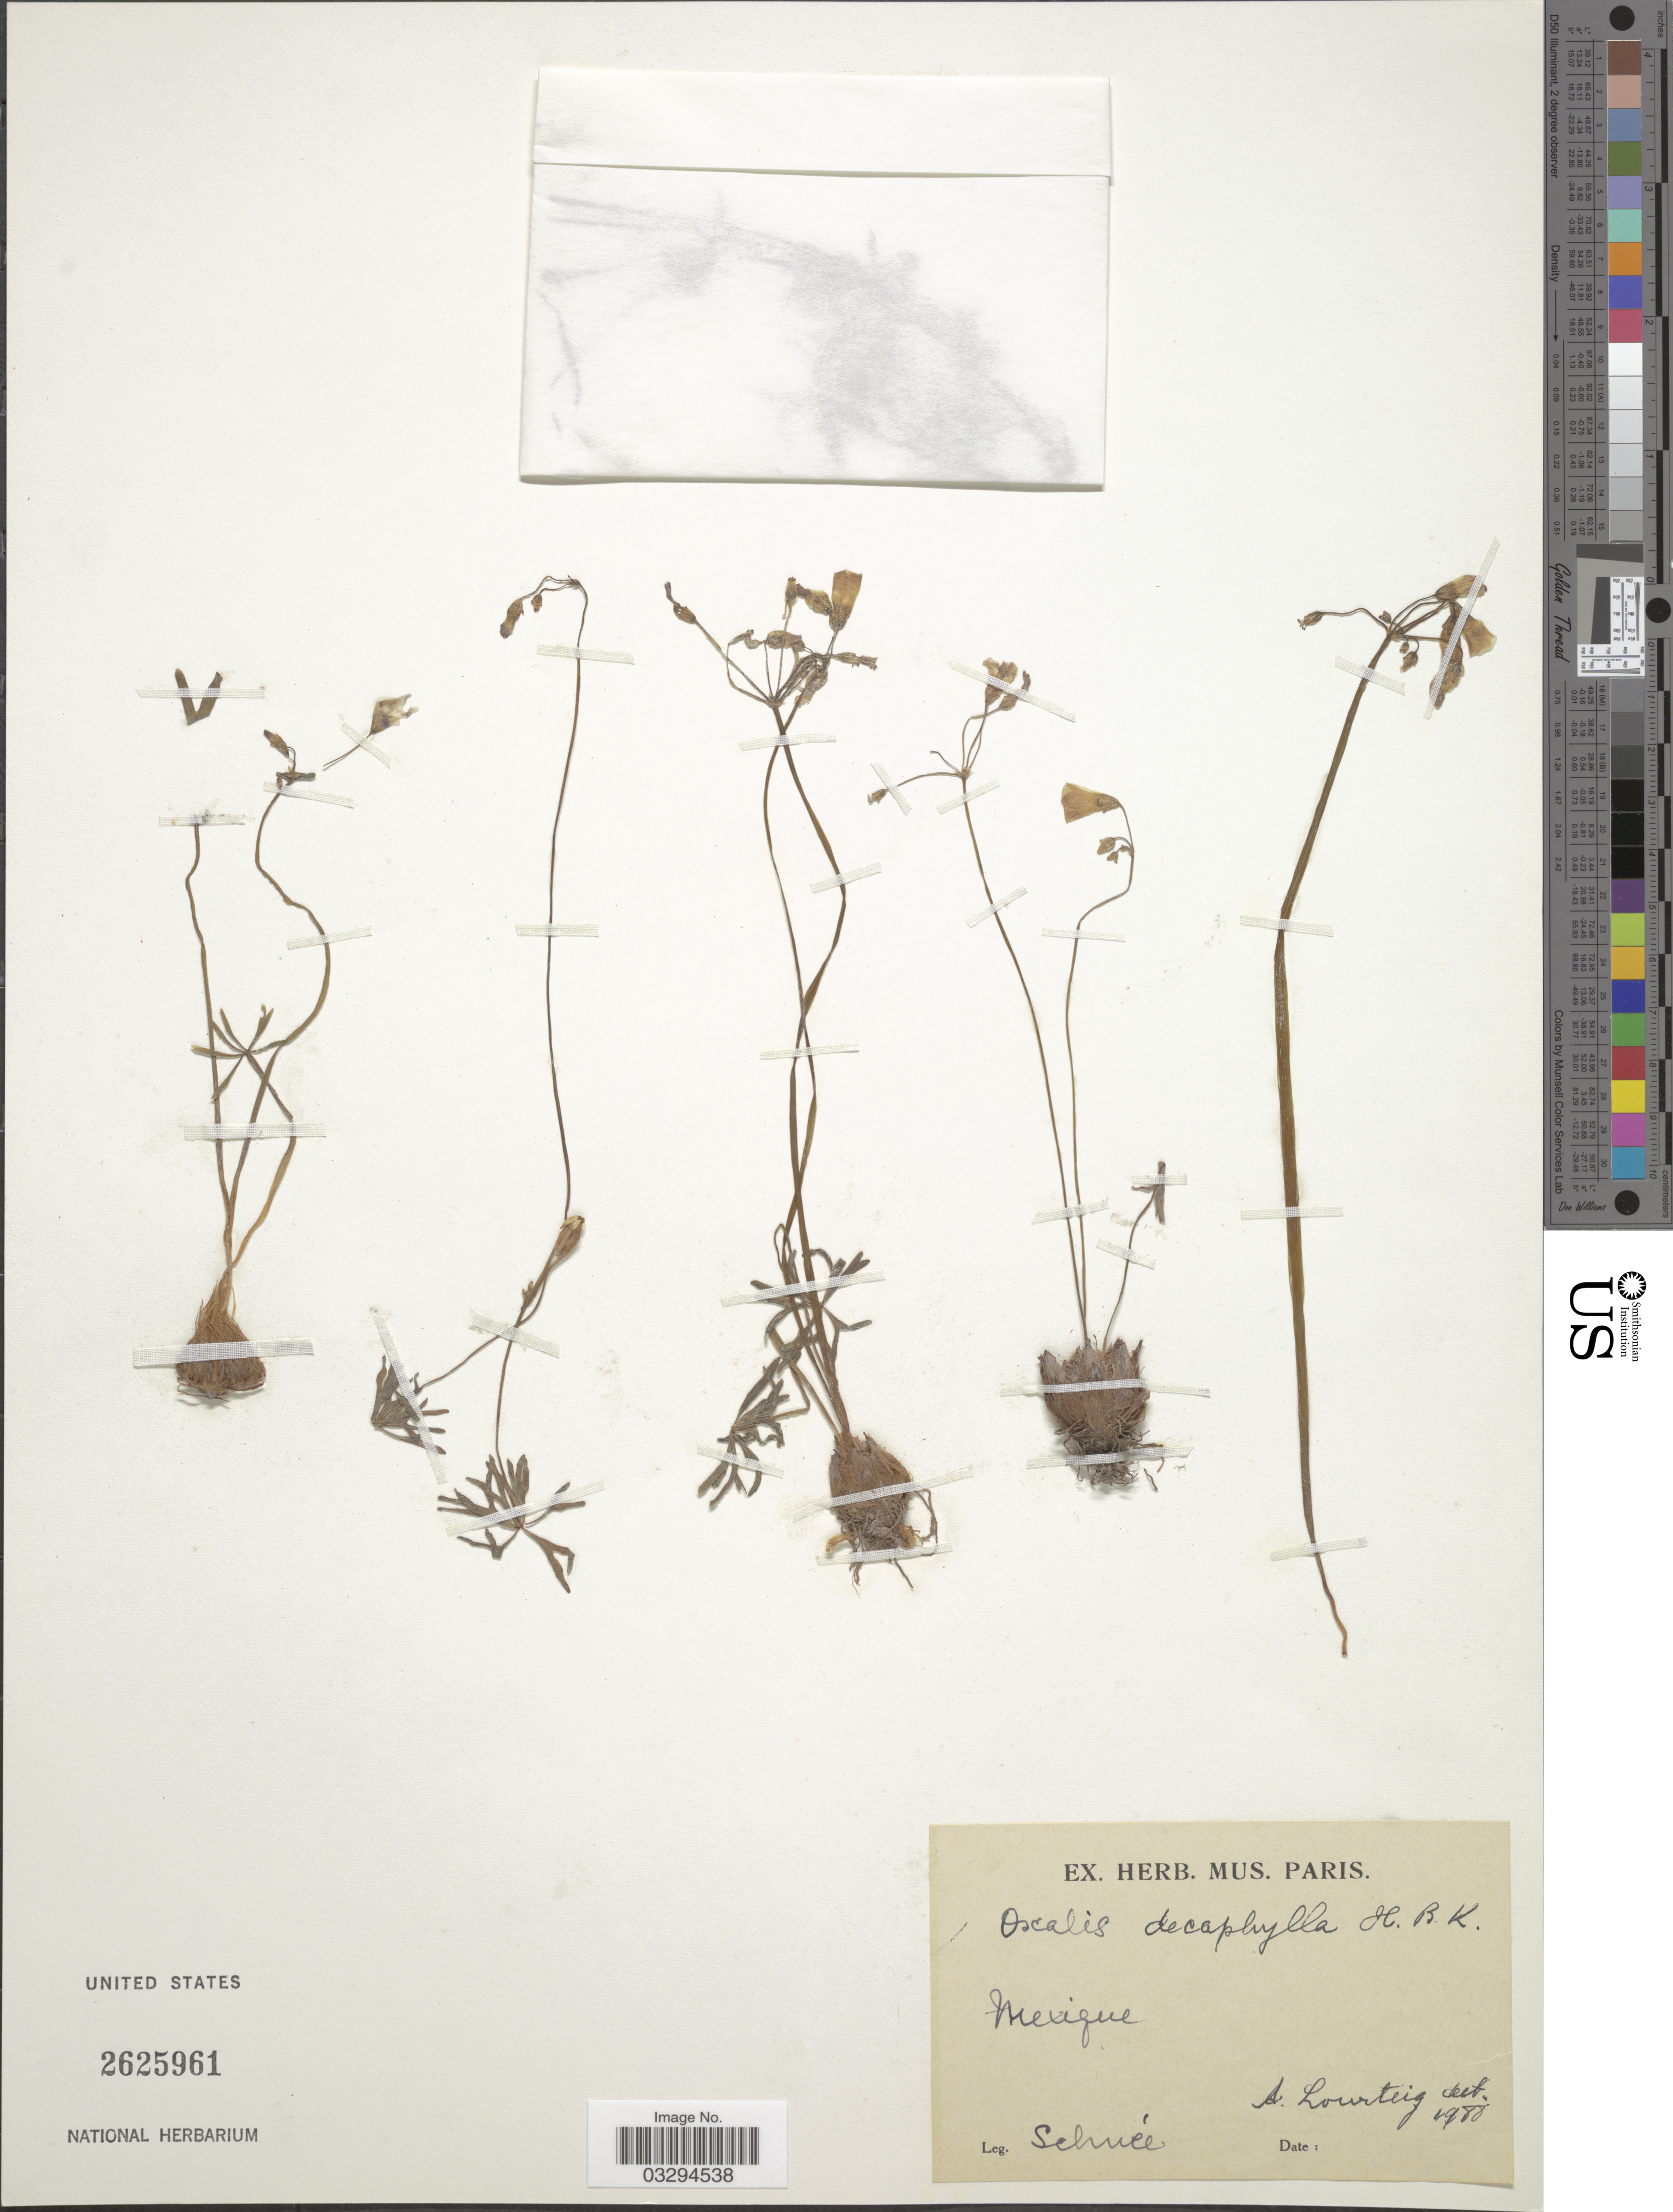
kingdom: Plantae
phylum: Tracheophyta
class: Magnoliopsida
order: Oxalidales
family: Oxalidaceae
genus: Oxalis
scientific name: Oxalis decaphylla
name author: Kunth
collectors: -- Schnée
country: Mexico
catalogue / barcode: US 2625961